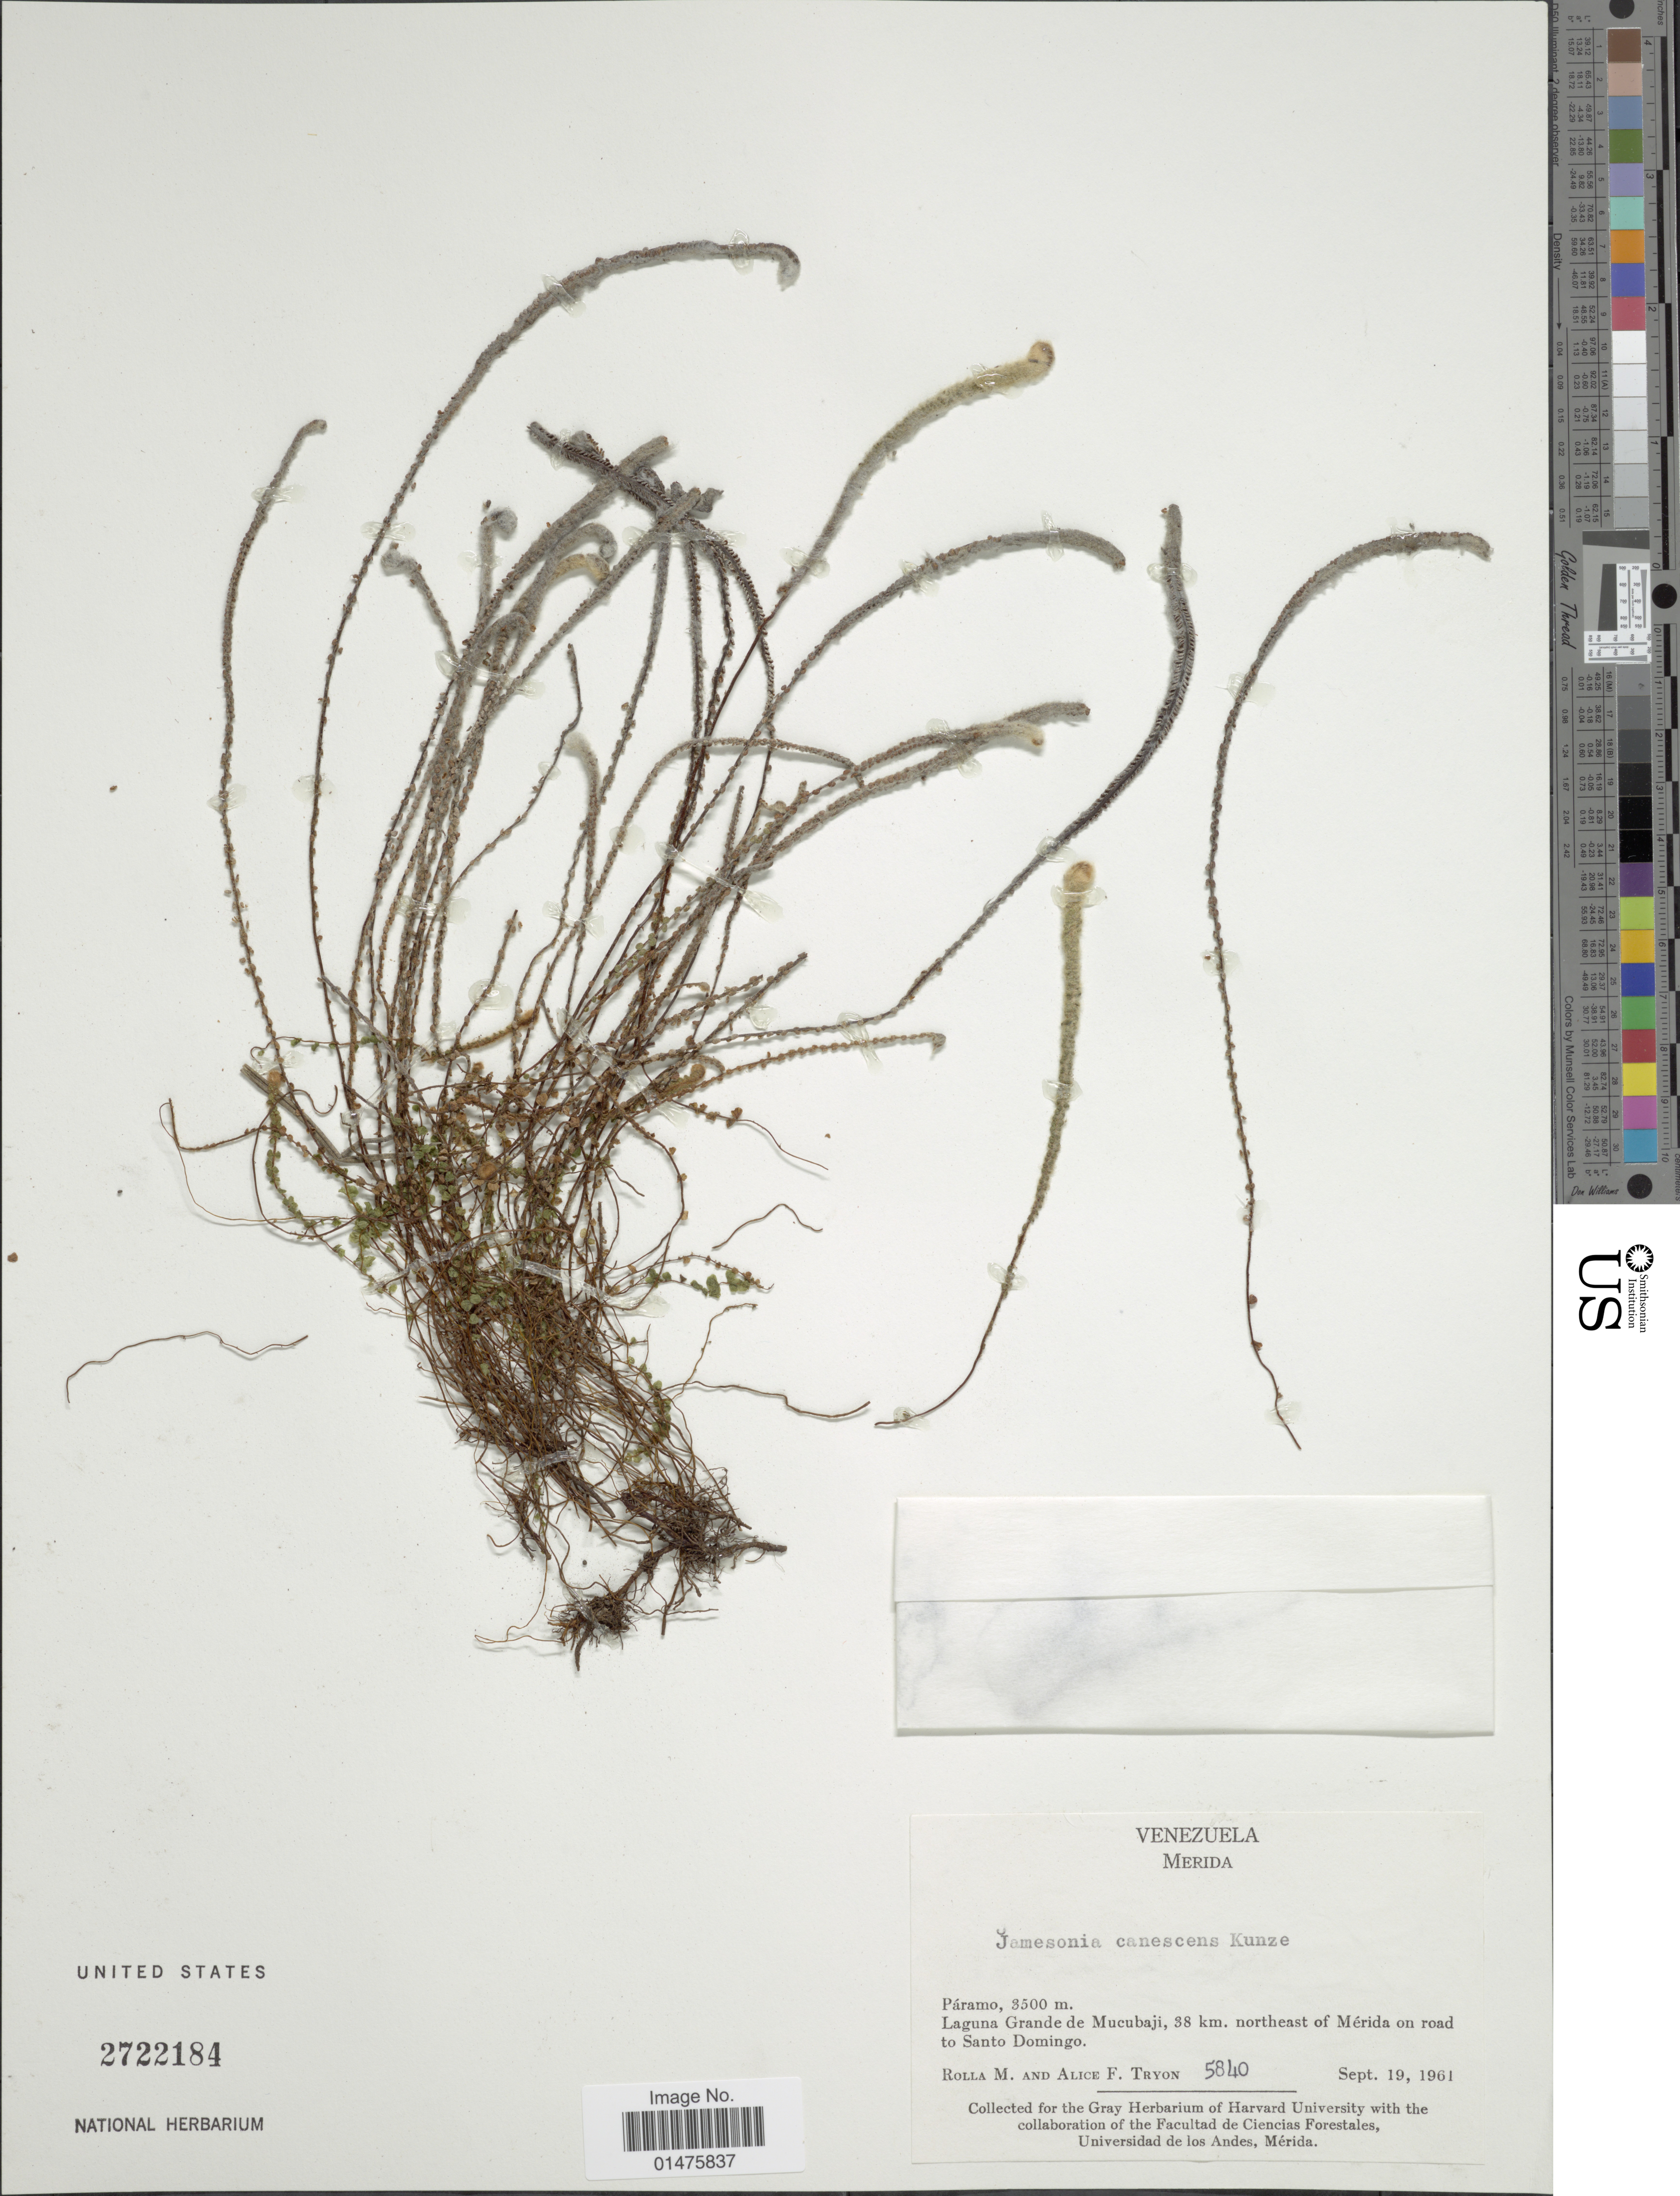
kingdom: Plantae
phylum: Tracheophyta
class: Polypodiopsida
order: Polypodiales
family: Pteridaceae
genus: Jamesonia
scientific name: Jamesonia canescens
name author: Kunze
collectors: R. M. Tryon & A. F. Tryon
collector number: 5840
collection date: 1961-09-19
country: Venezuela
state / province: Mérida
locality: Páramo, Laguna Grande de Mucubaji, 38 km. northeast of mérida on road to Santo Domingo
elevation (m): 3500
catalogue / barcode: US 2722184